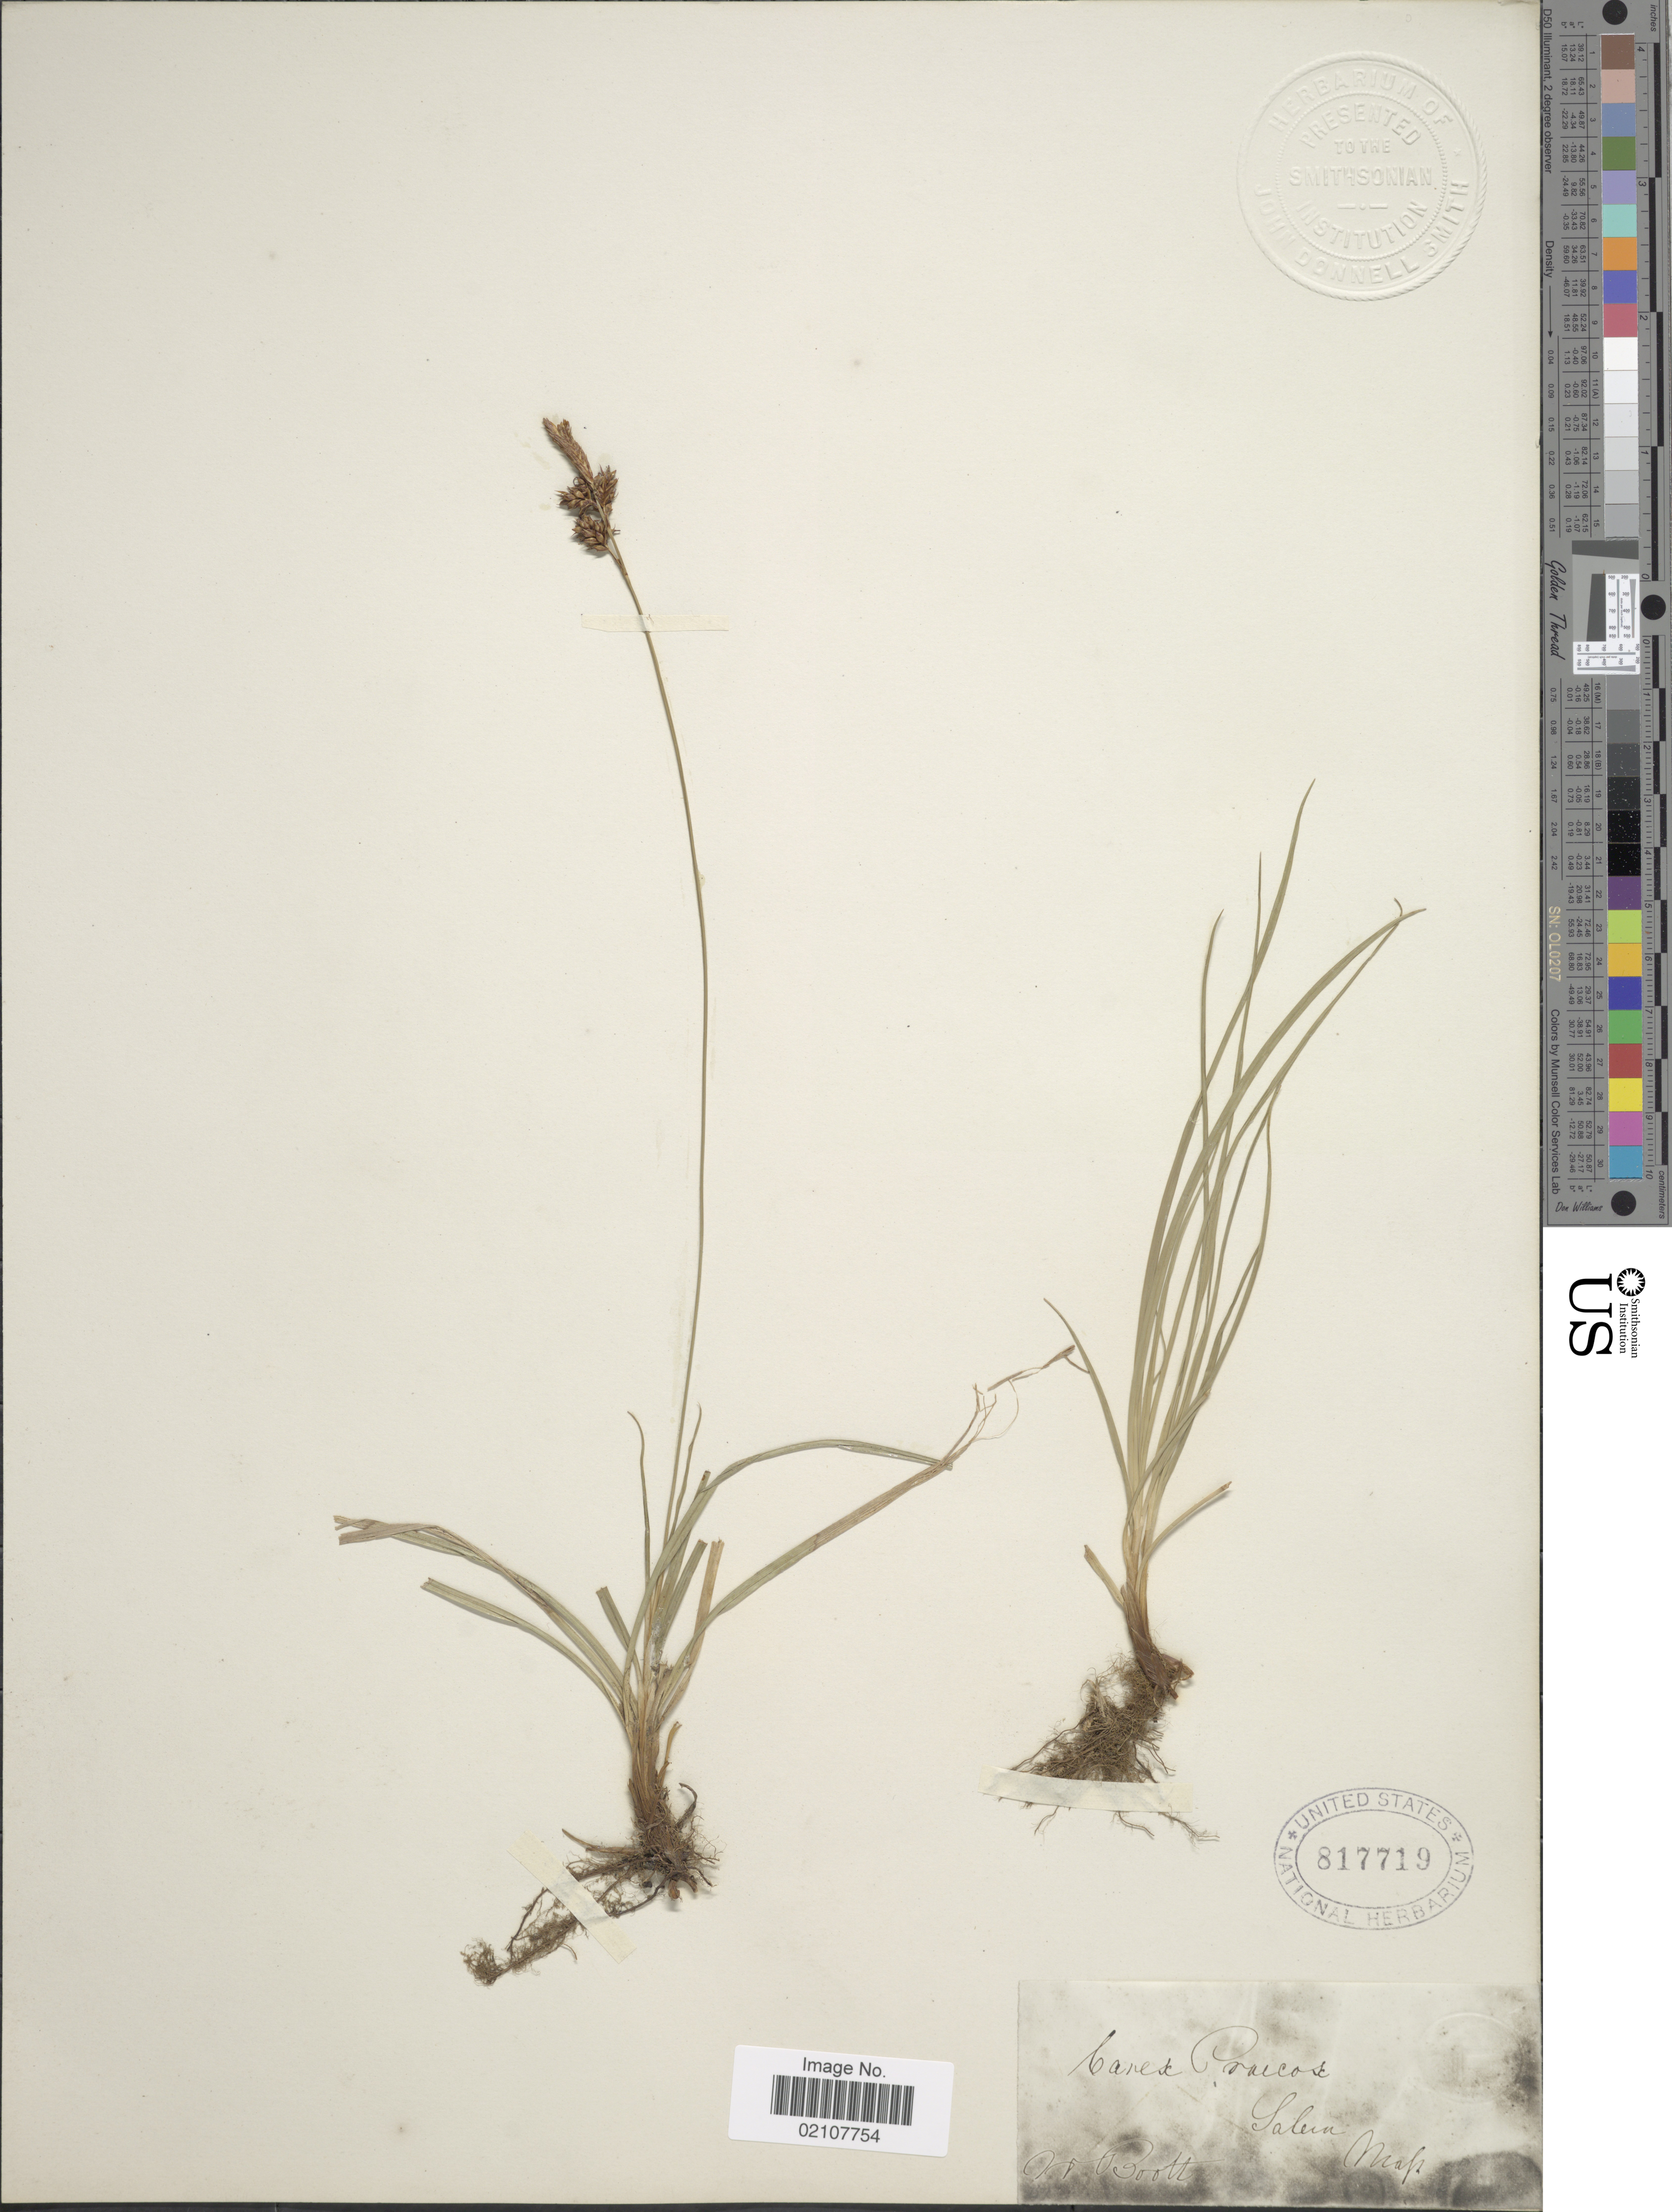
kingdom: Plantae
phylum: Tracheophyta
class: Liliopsida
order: Poales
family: Cyperaceae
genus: Carex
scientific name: Carex caryophyllea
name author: Latourr.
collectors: W. Boott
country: United States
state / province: Massachusetts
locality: Salem, Mafs.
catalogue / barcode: US 817719